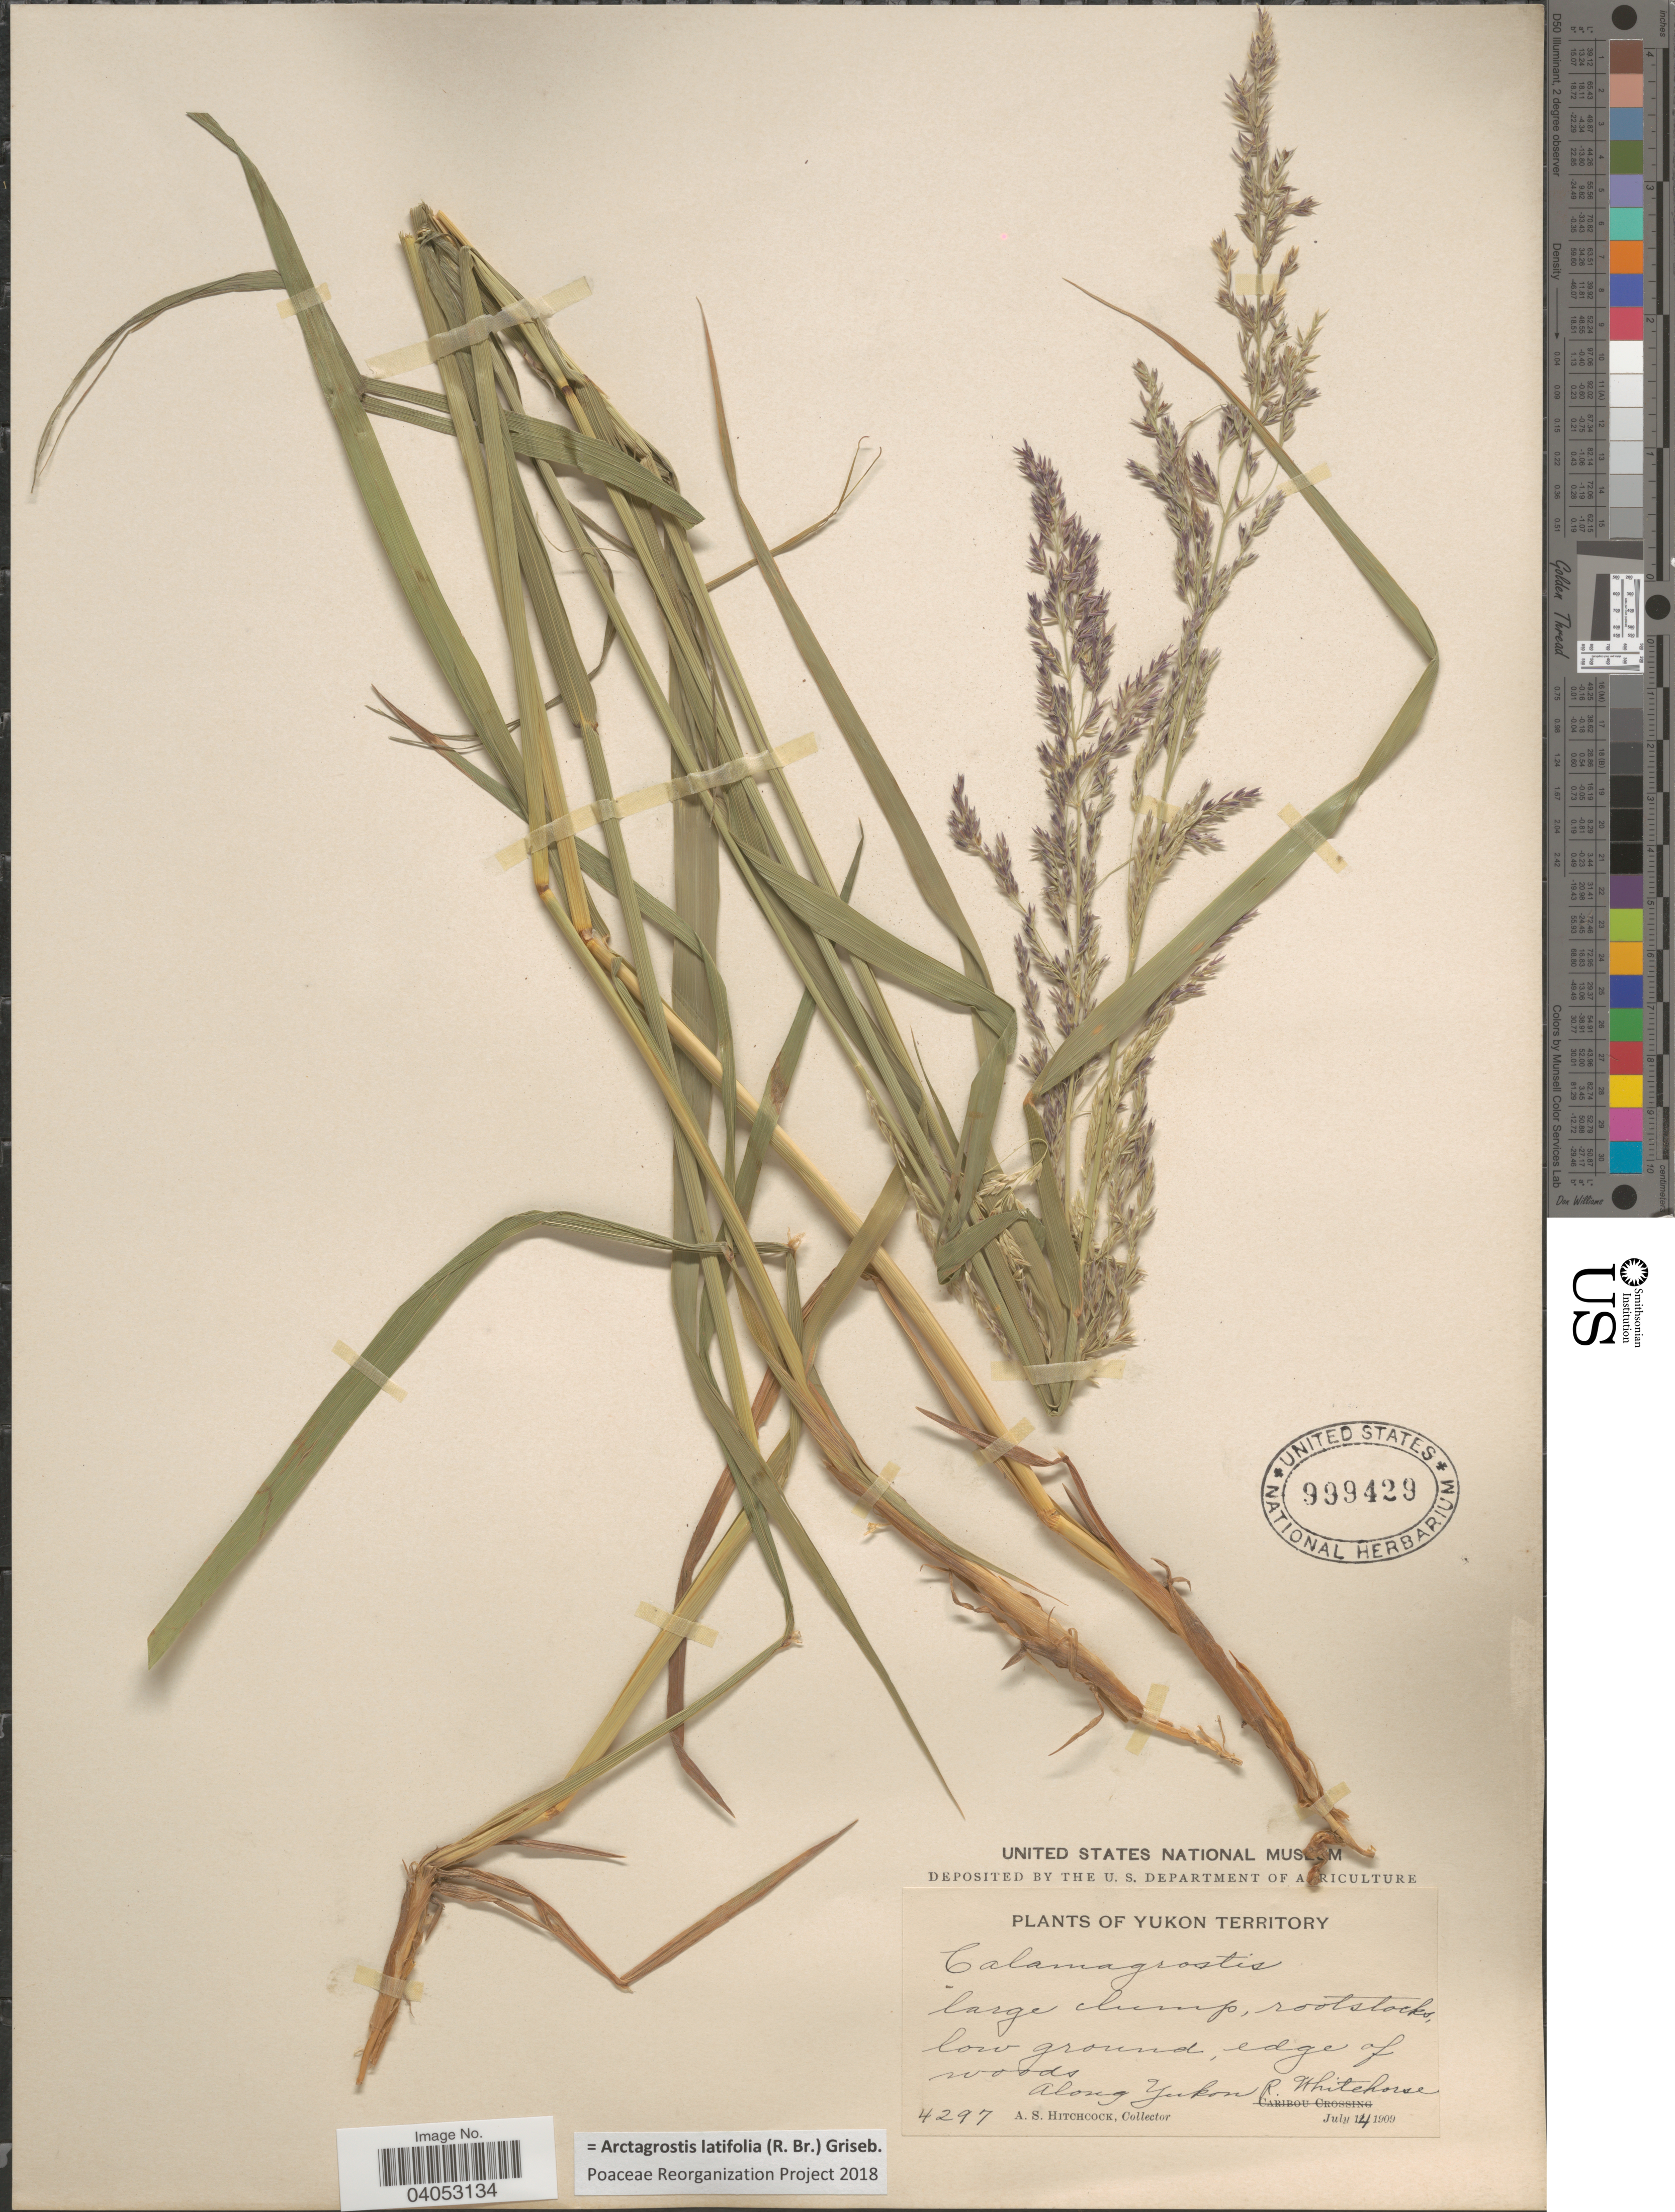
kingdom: Plantae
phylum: Tracheophyta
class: Liliopsida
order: Poales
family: Poaceae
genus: Arctagrostis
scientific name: Arctagrostis latifolia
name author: (R. Br.) Griseb.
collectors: A. S. Hitchcock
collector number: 4297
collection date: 1909-07-14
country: Canada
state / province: Yukon Territory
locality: Along Yukon R. Whitehorse.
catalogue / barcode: US 999429